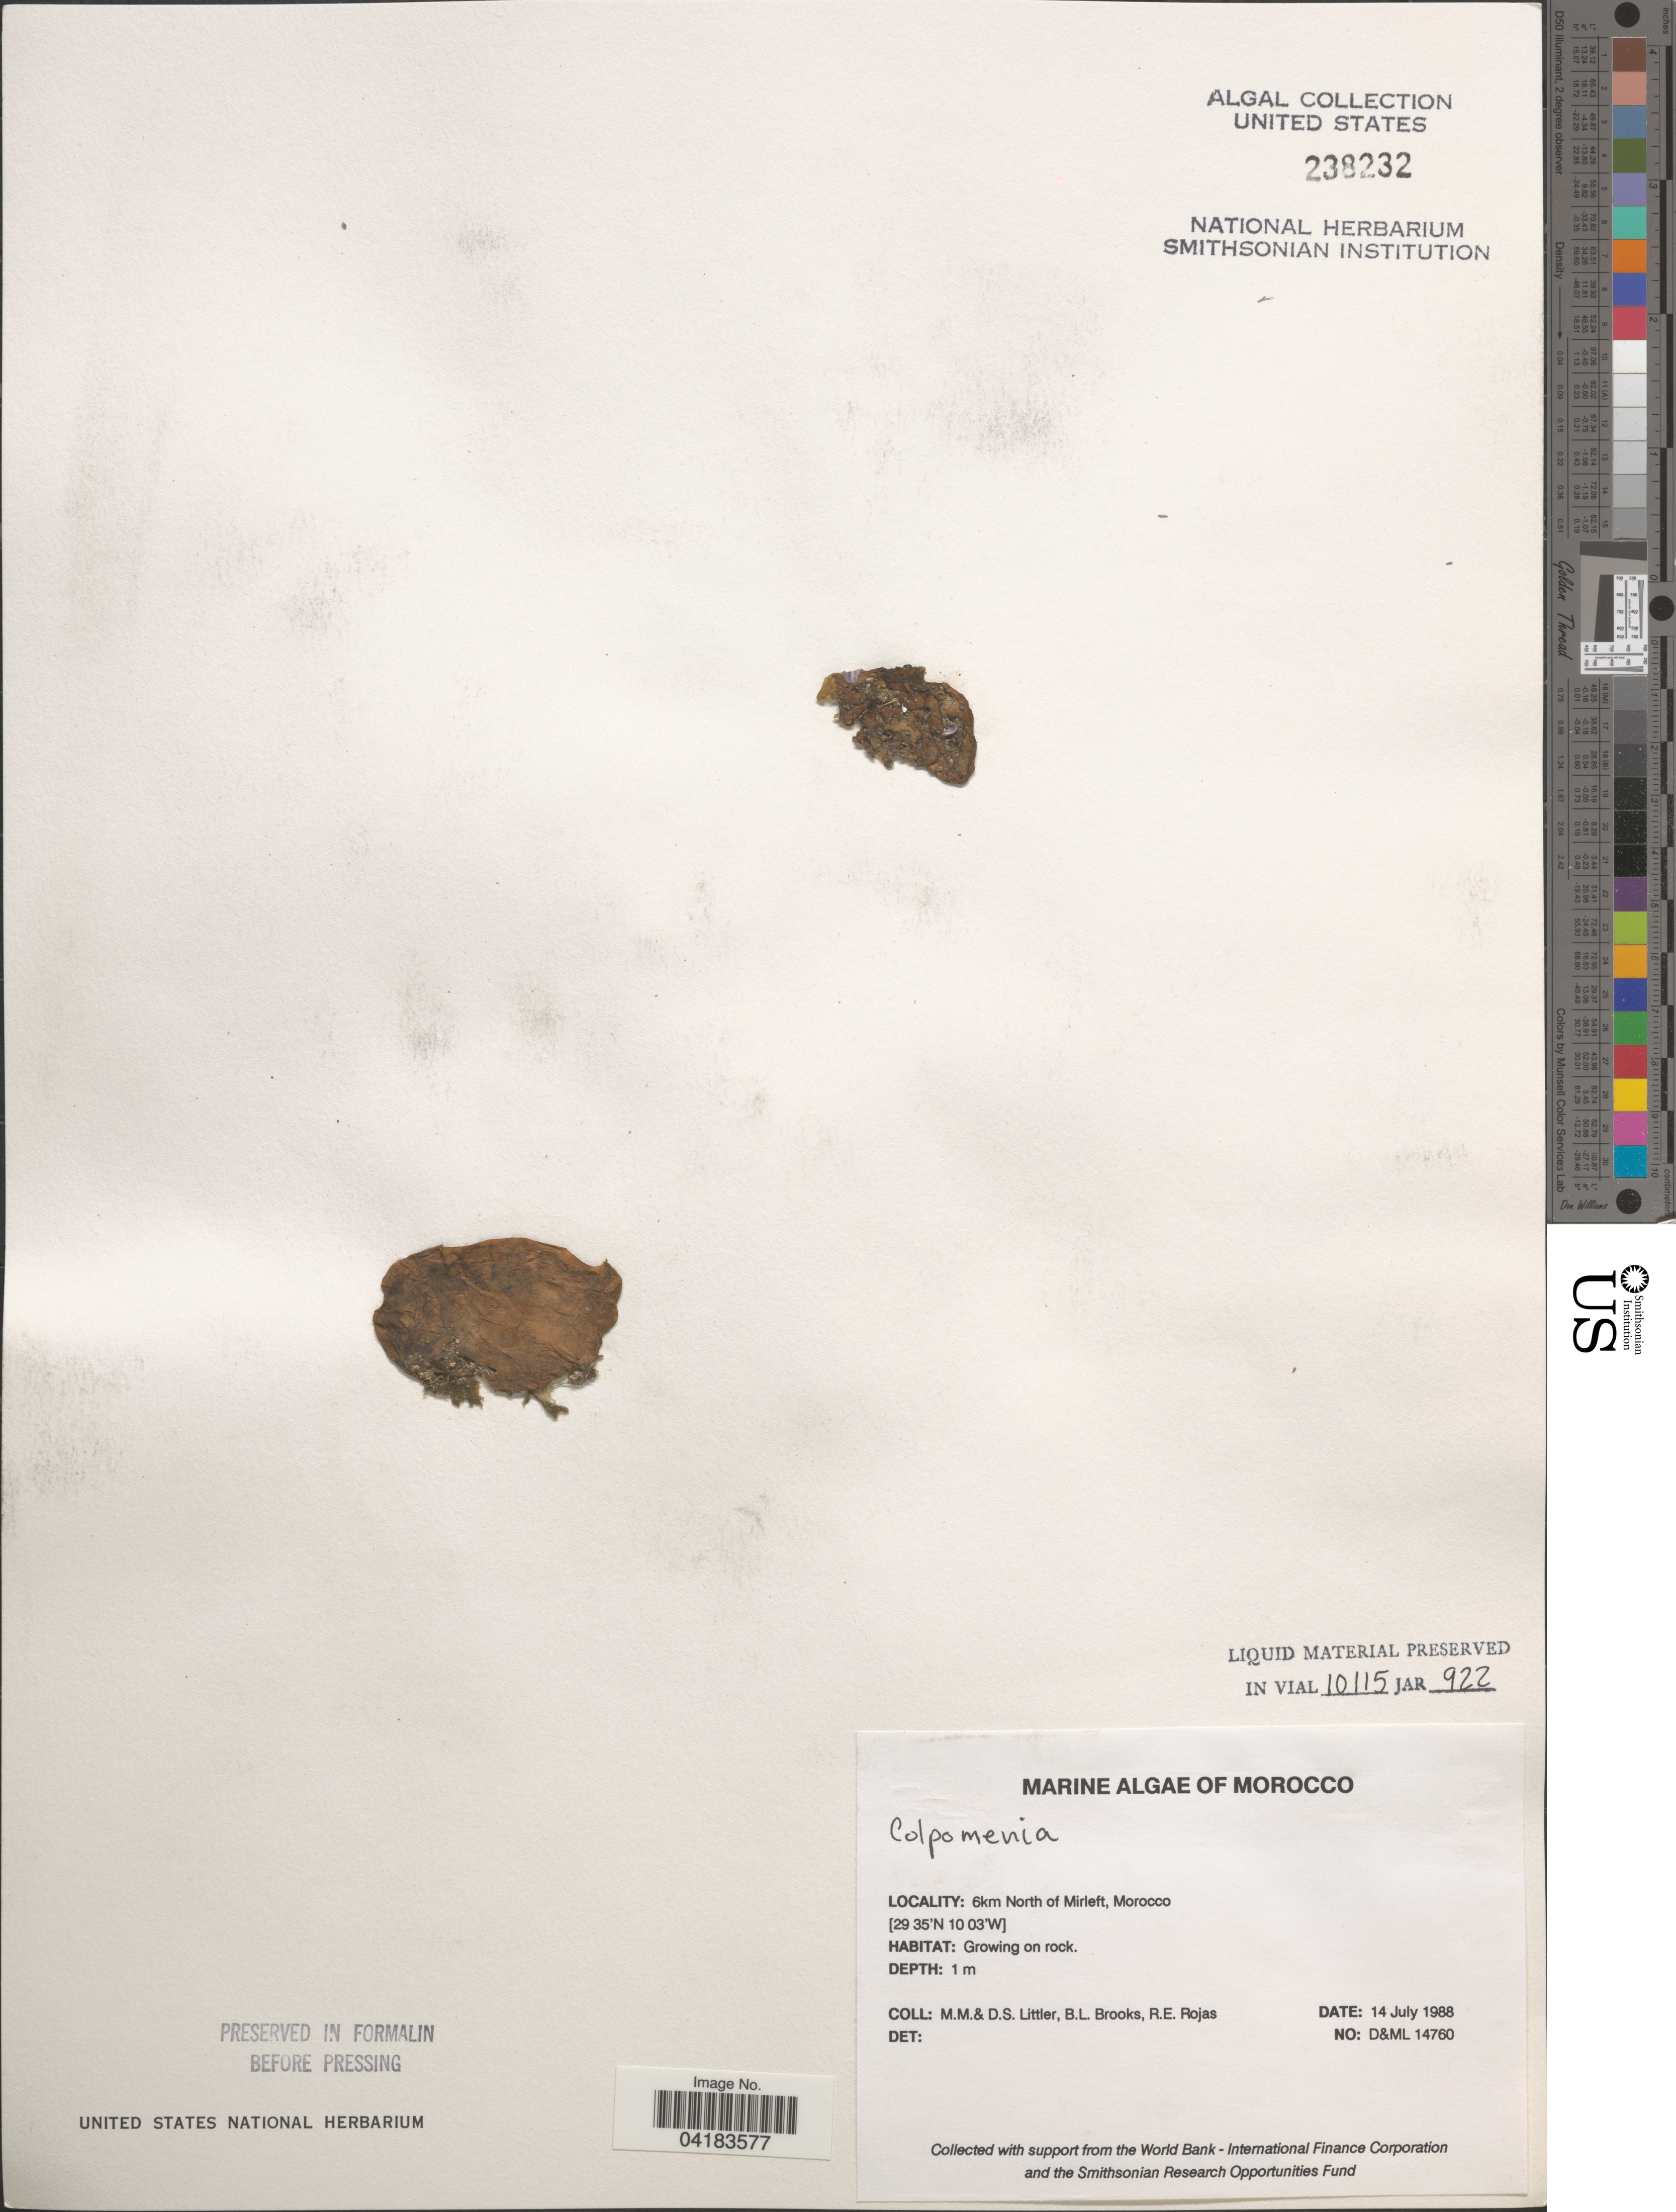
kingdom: Chromista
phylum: Ochrophyta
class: Phaeophyceae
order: Scytosiphonales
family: Scytosiphonaceae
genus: Colpomenia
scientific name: Colpomenia sp.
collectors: D. S. Littler, B. Brooks & R. Rojas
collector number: D&ML14760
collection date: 1988-07-14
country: Morocco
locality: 6km North of Mirleft.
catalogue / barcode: US 238232